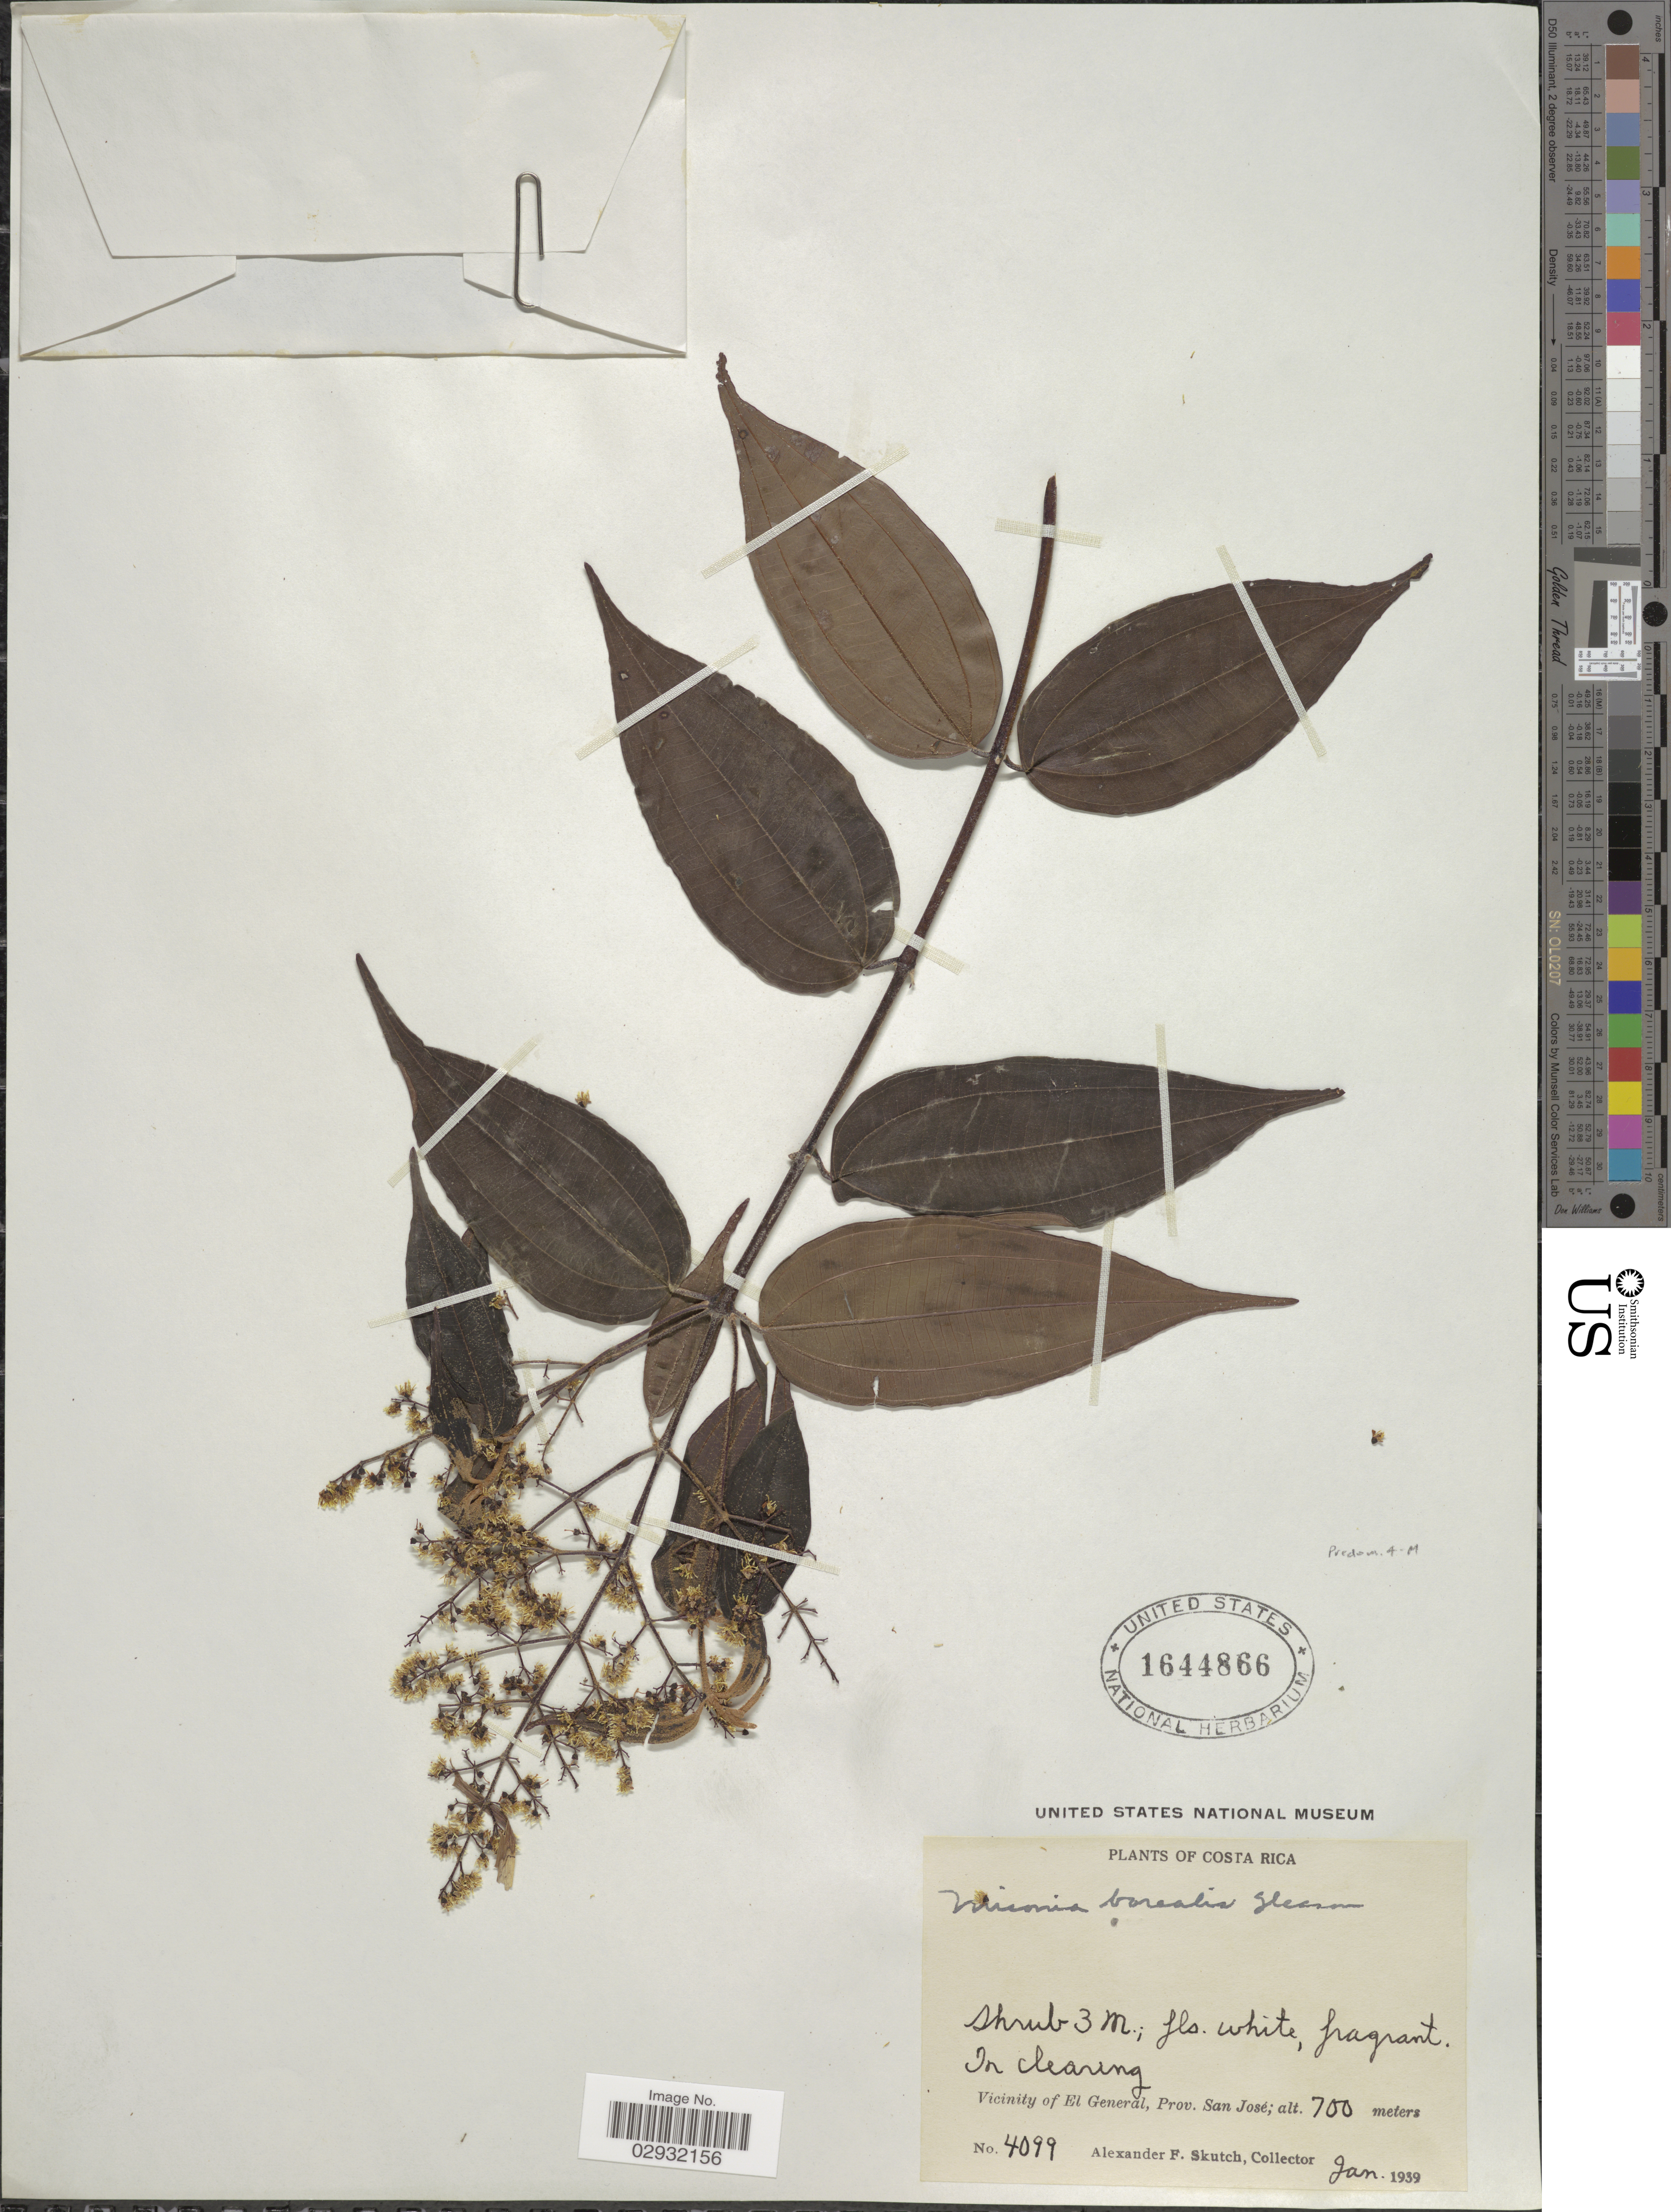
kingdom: Plantae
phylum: Tracheophyta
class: Magnoliopsida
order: Myrtales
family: Melastomataceae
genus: Miconia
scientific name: Miconia borealis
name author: Gleason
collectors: A. F. Skutch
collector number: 4099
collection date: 1939-01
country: Costa Rica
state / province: San José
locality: Vicinity of El General, Prov. San José.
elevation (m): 700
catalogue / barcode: US 1644866